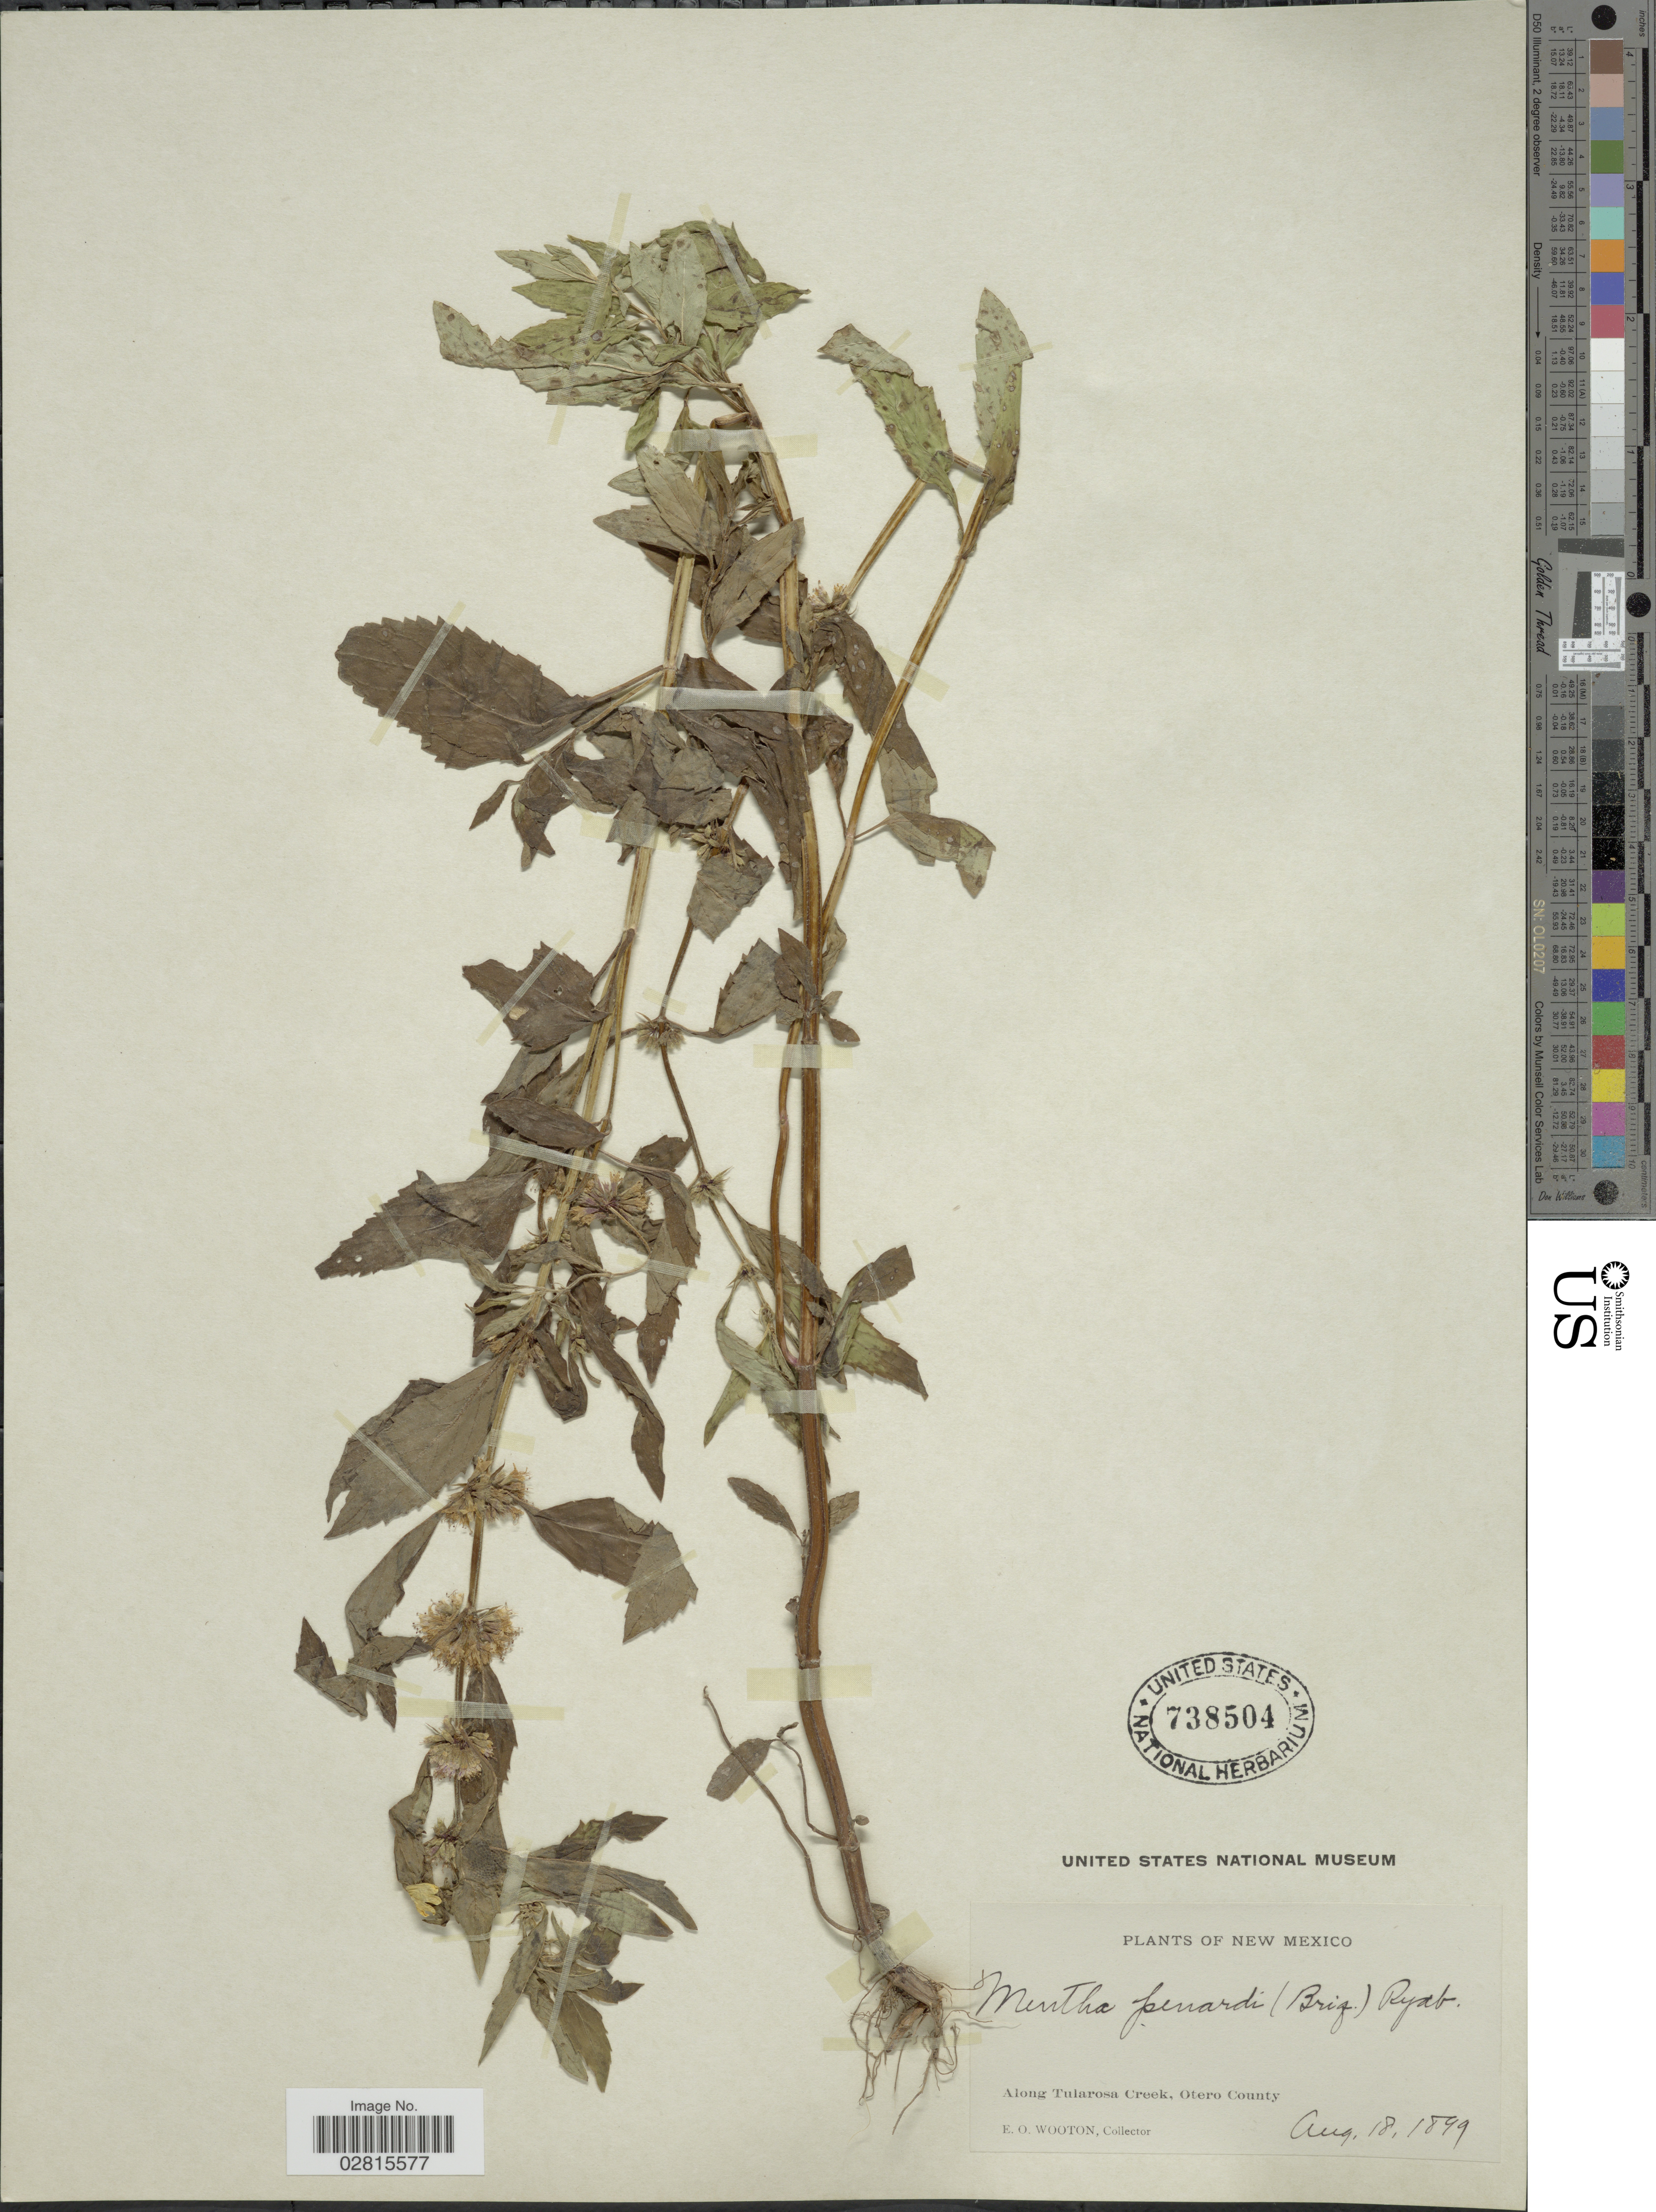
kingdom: Plantae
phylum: Tracheophyta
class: Magnoliopsida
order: Lamiales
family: Lamiaceae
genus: Mentha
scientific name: Mentha penardii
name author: (Briq.) Rydb.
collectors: E. O. Wooton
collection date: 1899-08-18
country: United States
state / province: New Mexico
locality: Along Tularosa Creek, Otero County.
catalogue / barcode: US 738504